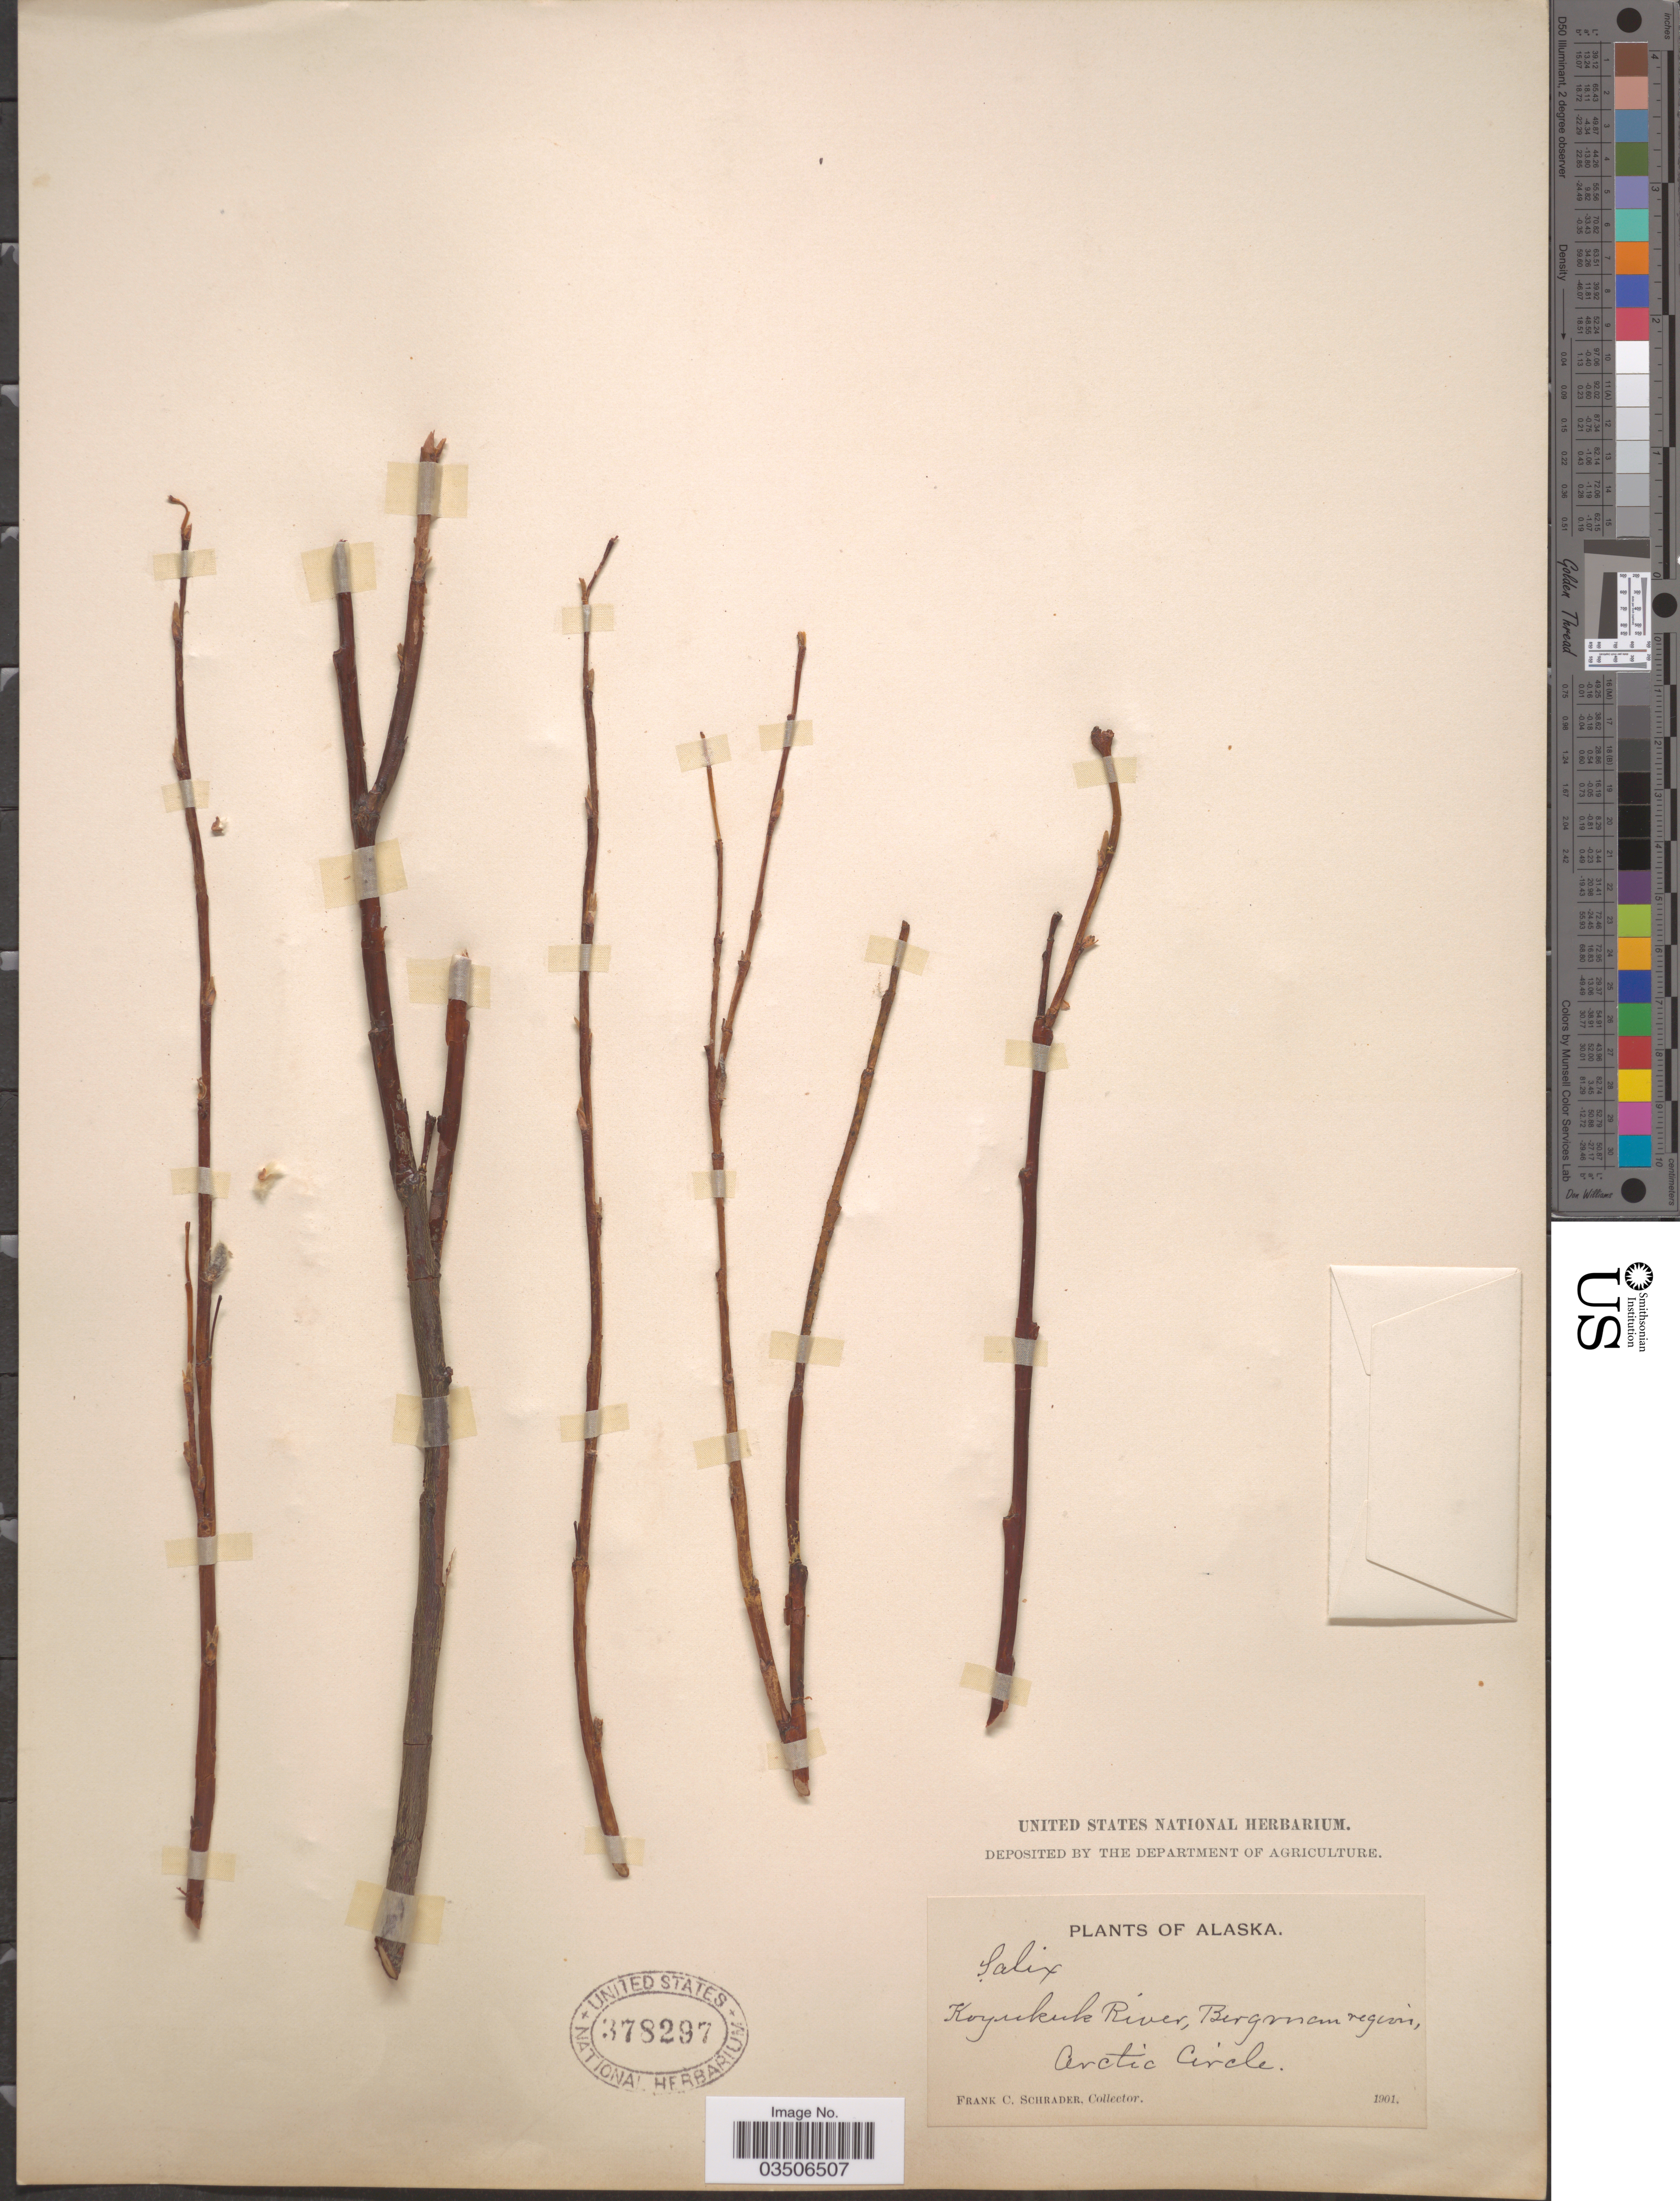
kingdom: Plantae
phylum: Tracheophyta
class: Magnoliopsida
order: Malpighiales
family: Salicaceae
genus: Salix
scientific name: Salix cordata x S. sericea Marshall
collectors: F. C. Schrader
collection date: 1901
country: United States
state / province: Alaska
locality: Koyukuk River, Bergman region, Arctic Circle.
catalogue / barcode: US 378297